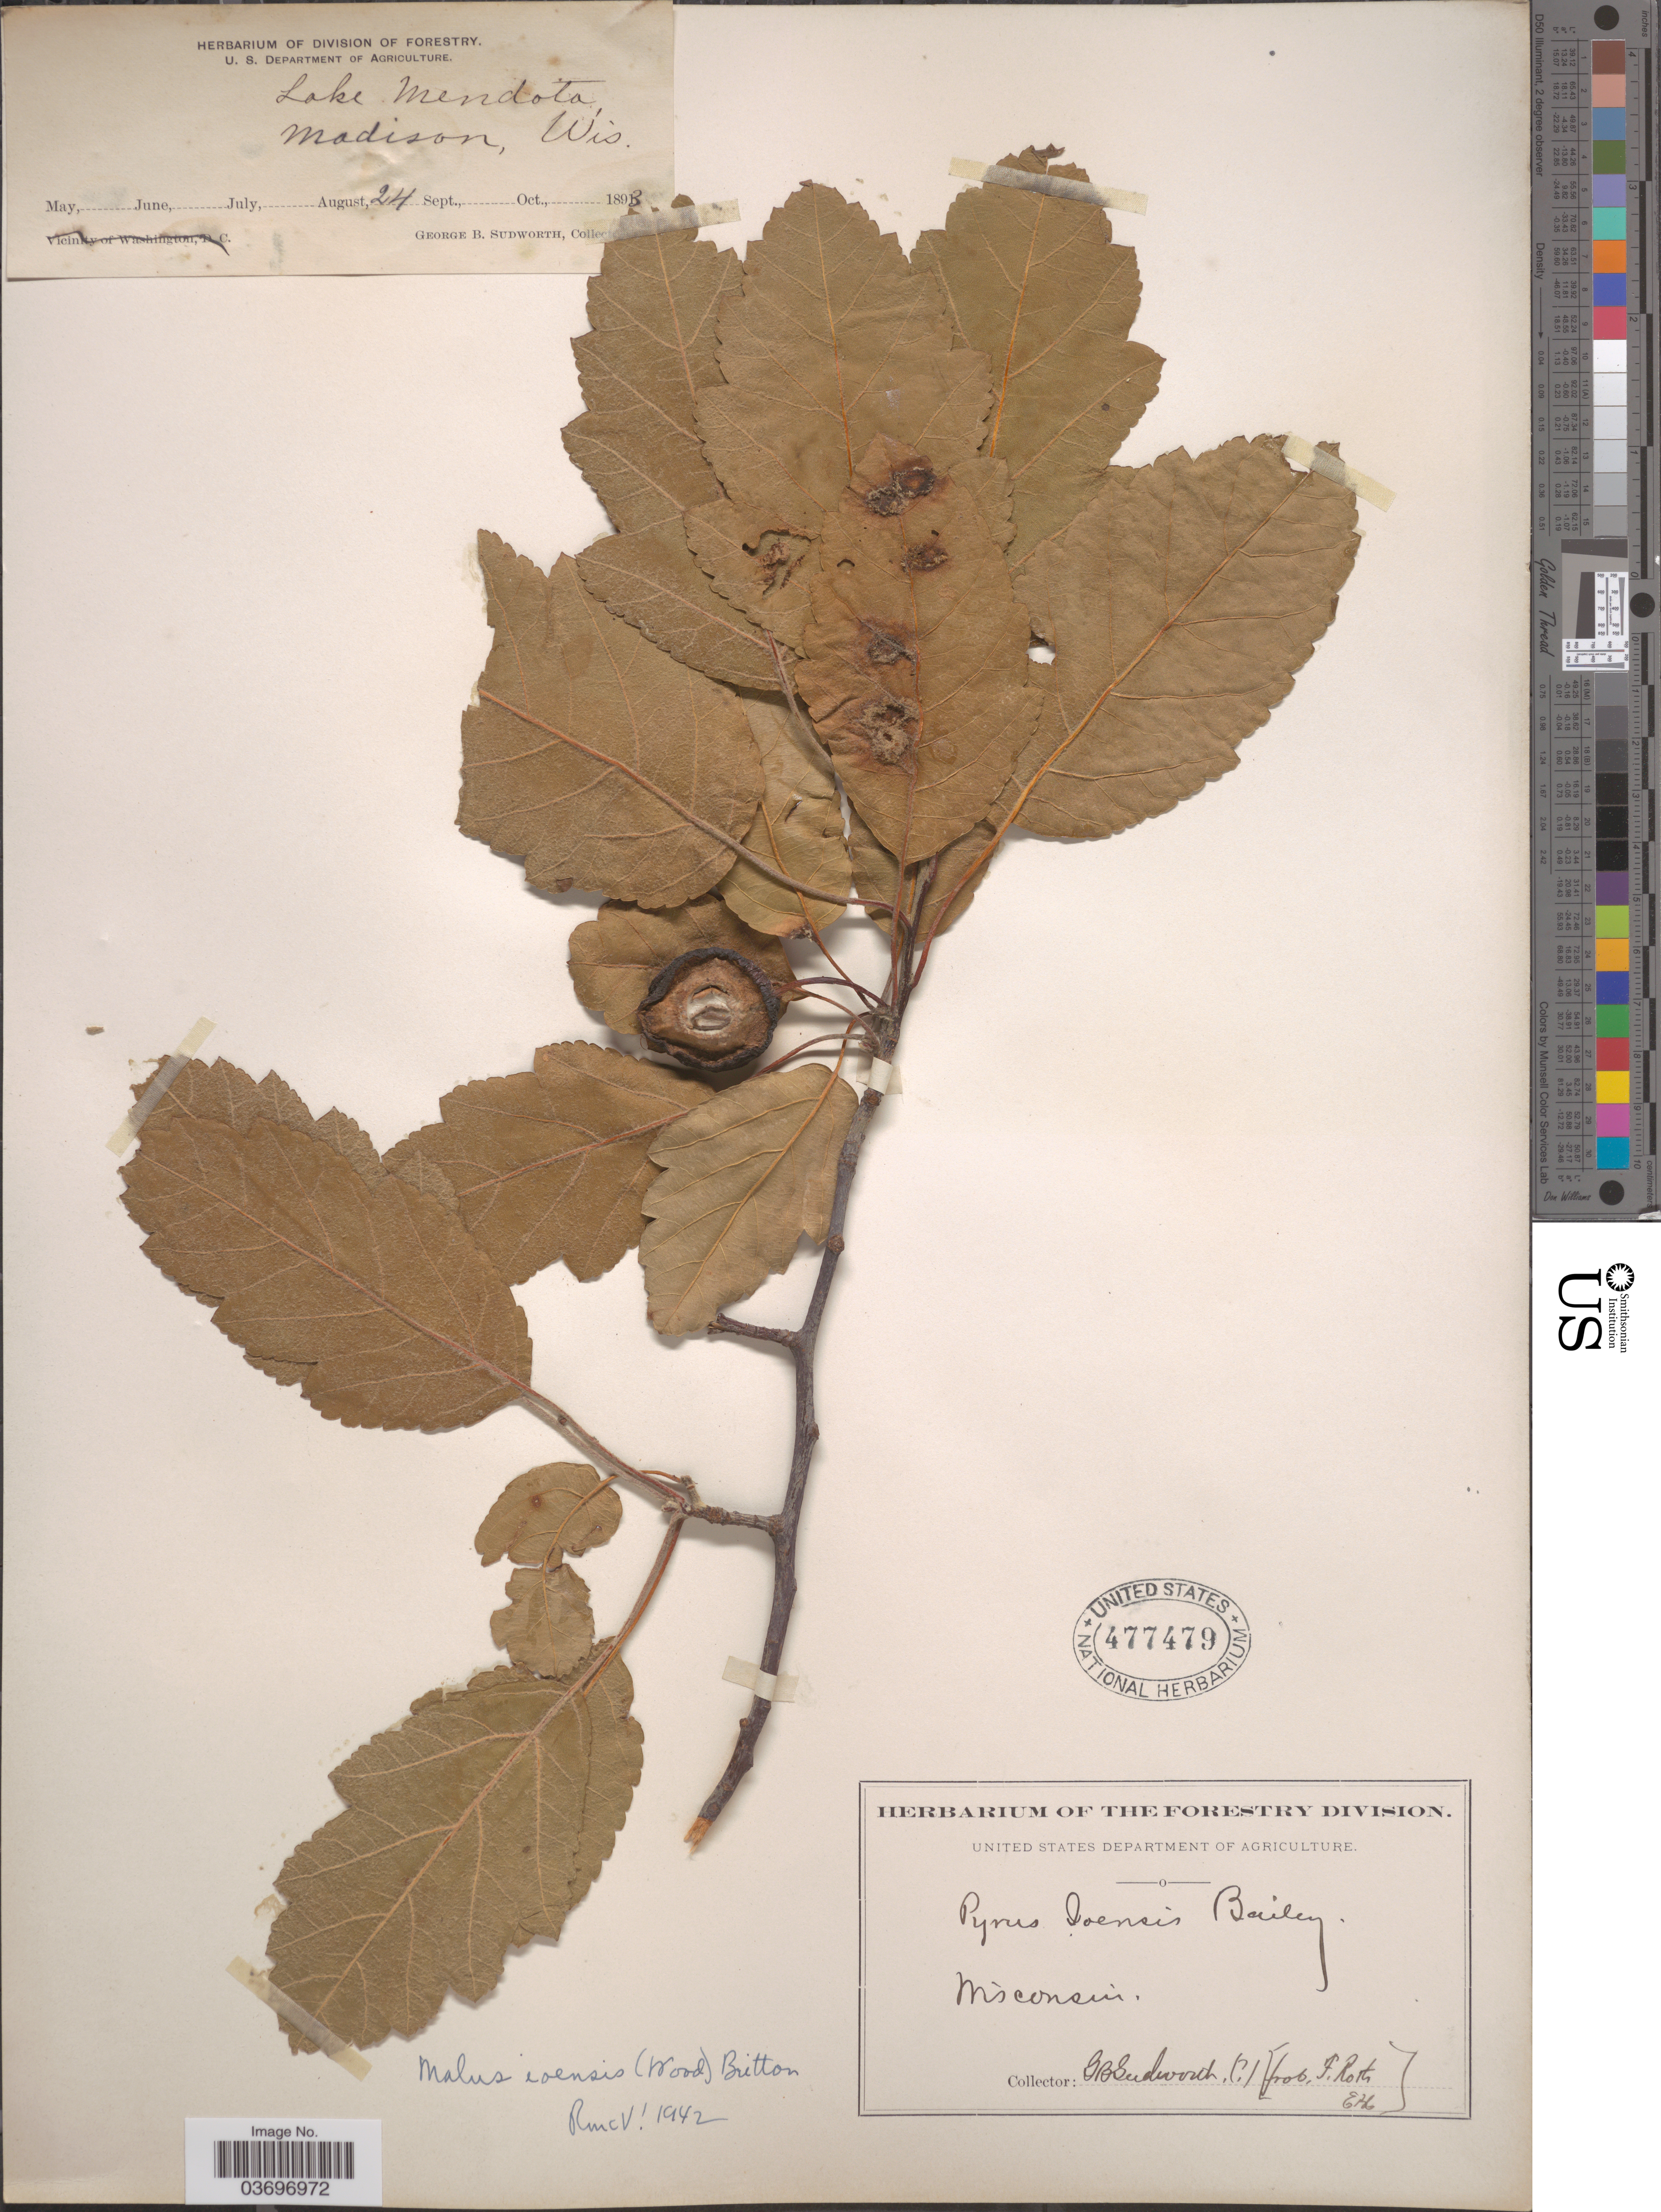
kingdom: Plantae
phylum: Tracheophyta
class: Magnoliopsida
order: Rosales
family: Rosaceae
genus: Malus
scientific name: Malus ioensis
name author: (Alph. Wood) Britton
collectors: G. B. Sudworth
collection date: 1893-08-24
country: United States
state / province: Wisconsin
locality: Lake Mendota, Madison.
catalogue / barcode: US 477479